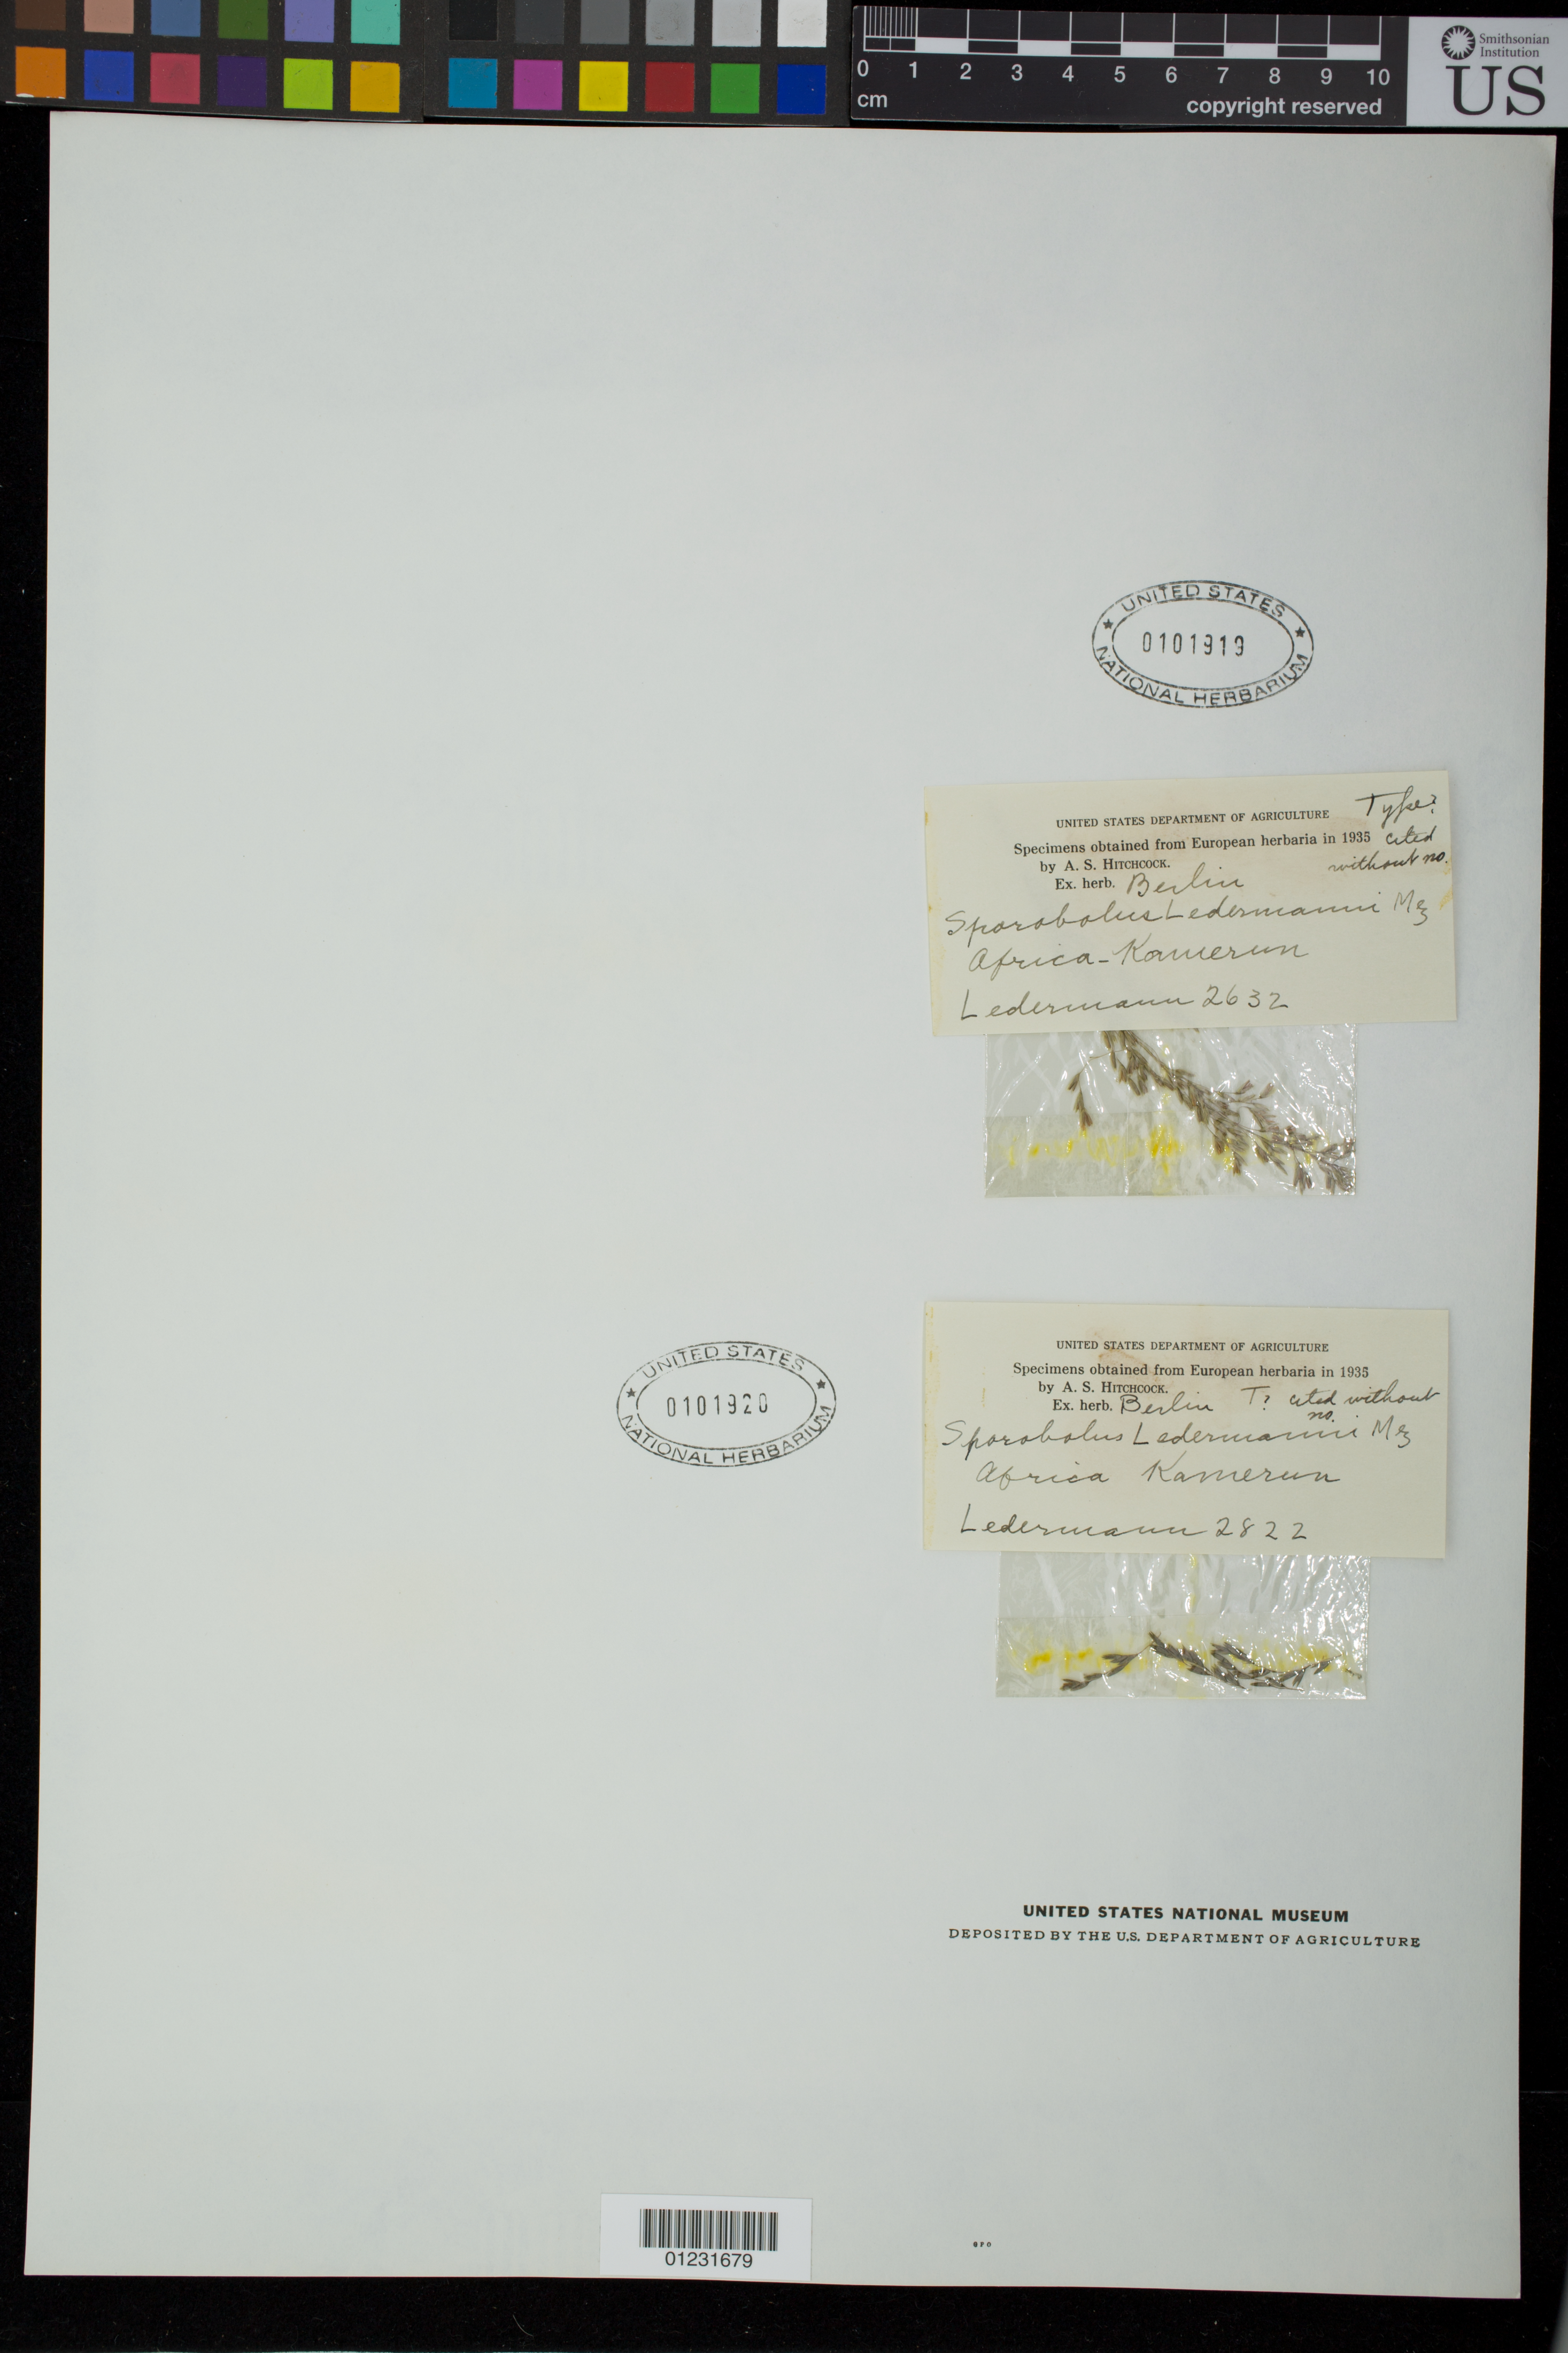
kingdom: Plantae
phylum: Tracheophyta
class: Liliopsida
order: Poales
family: Poaceae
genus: Sporobolus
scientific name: Sporobolus ledermannii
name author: Mez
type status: Syntype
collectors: C. Ledermann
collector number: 2822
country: Cameroon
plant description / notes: Fragmentary material of type specimen ex herb. Berlin.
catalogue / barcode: US 101920